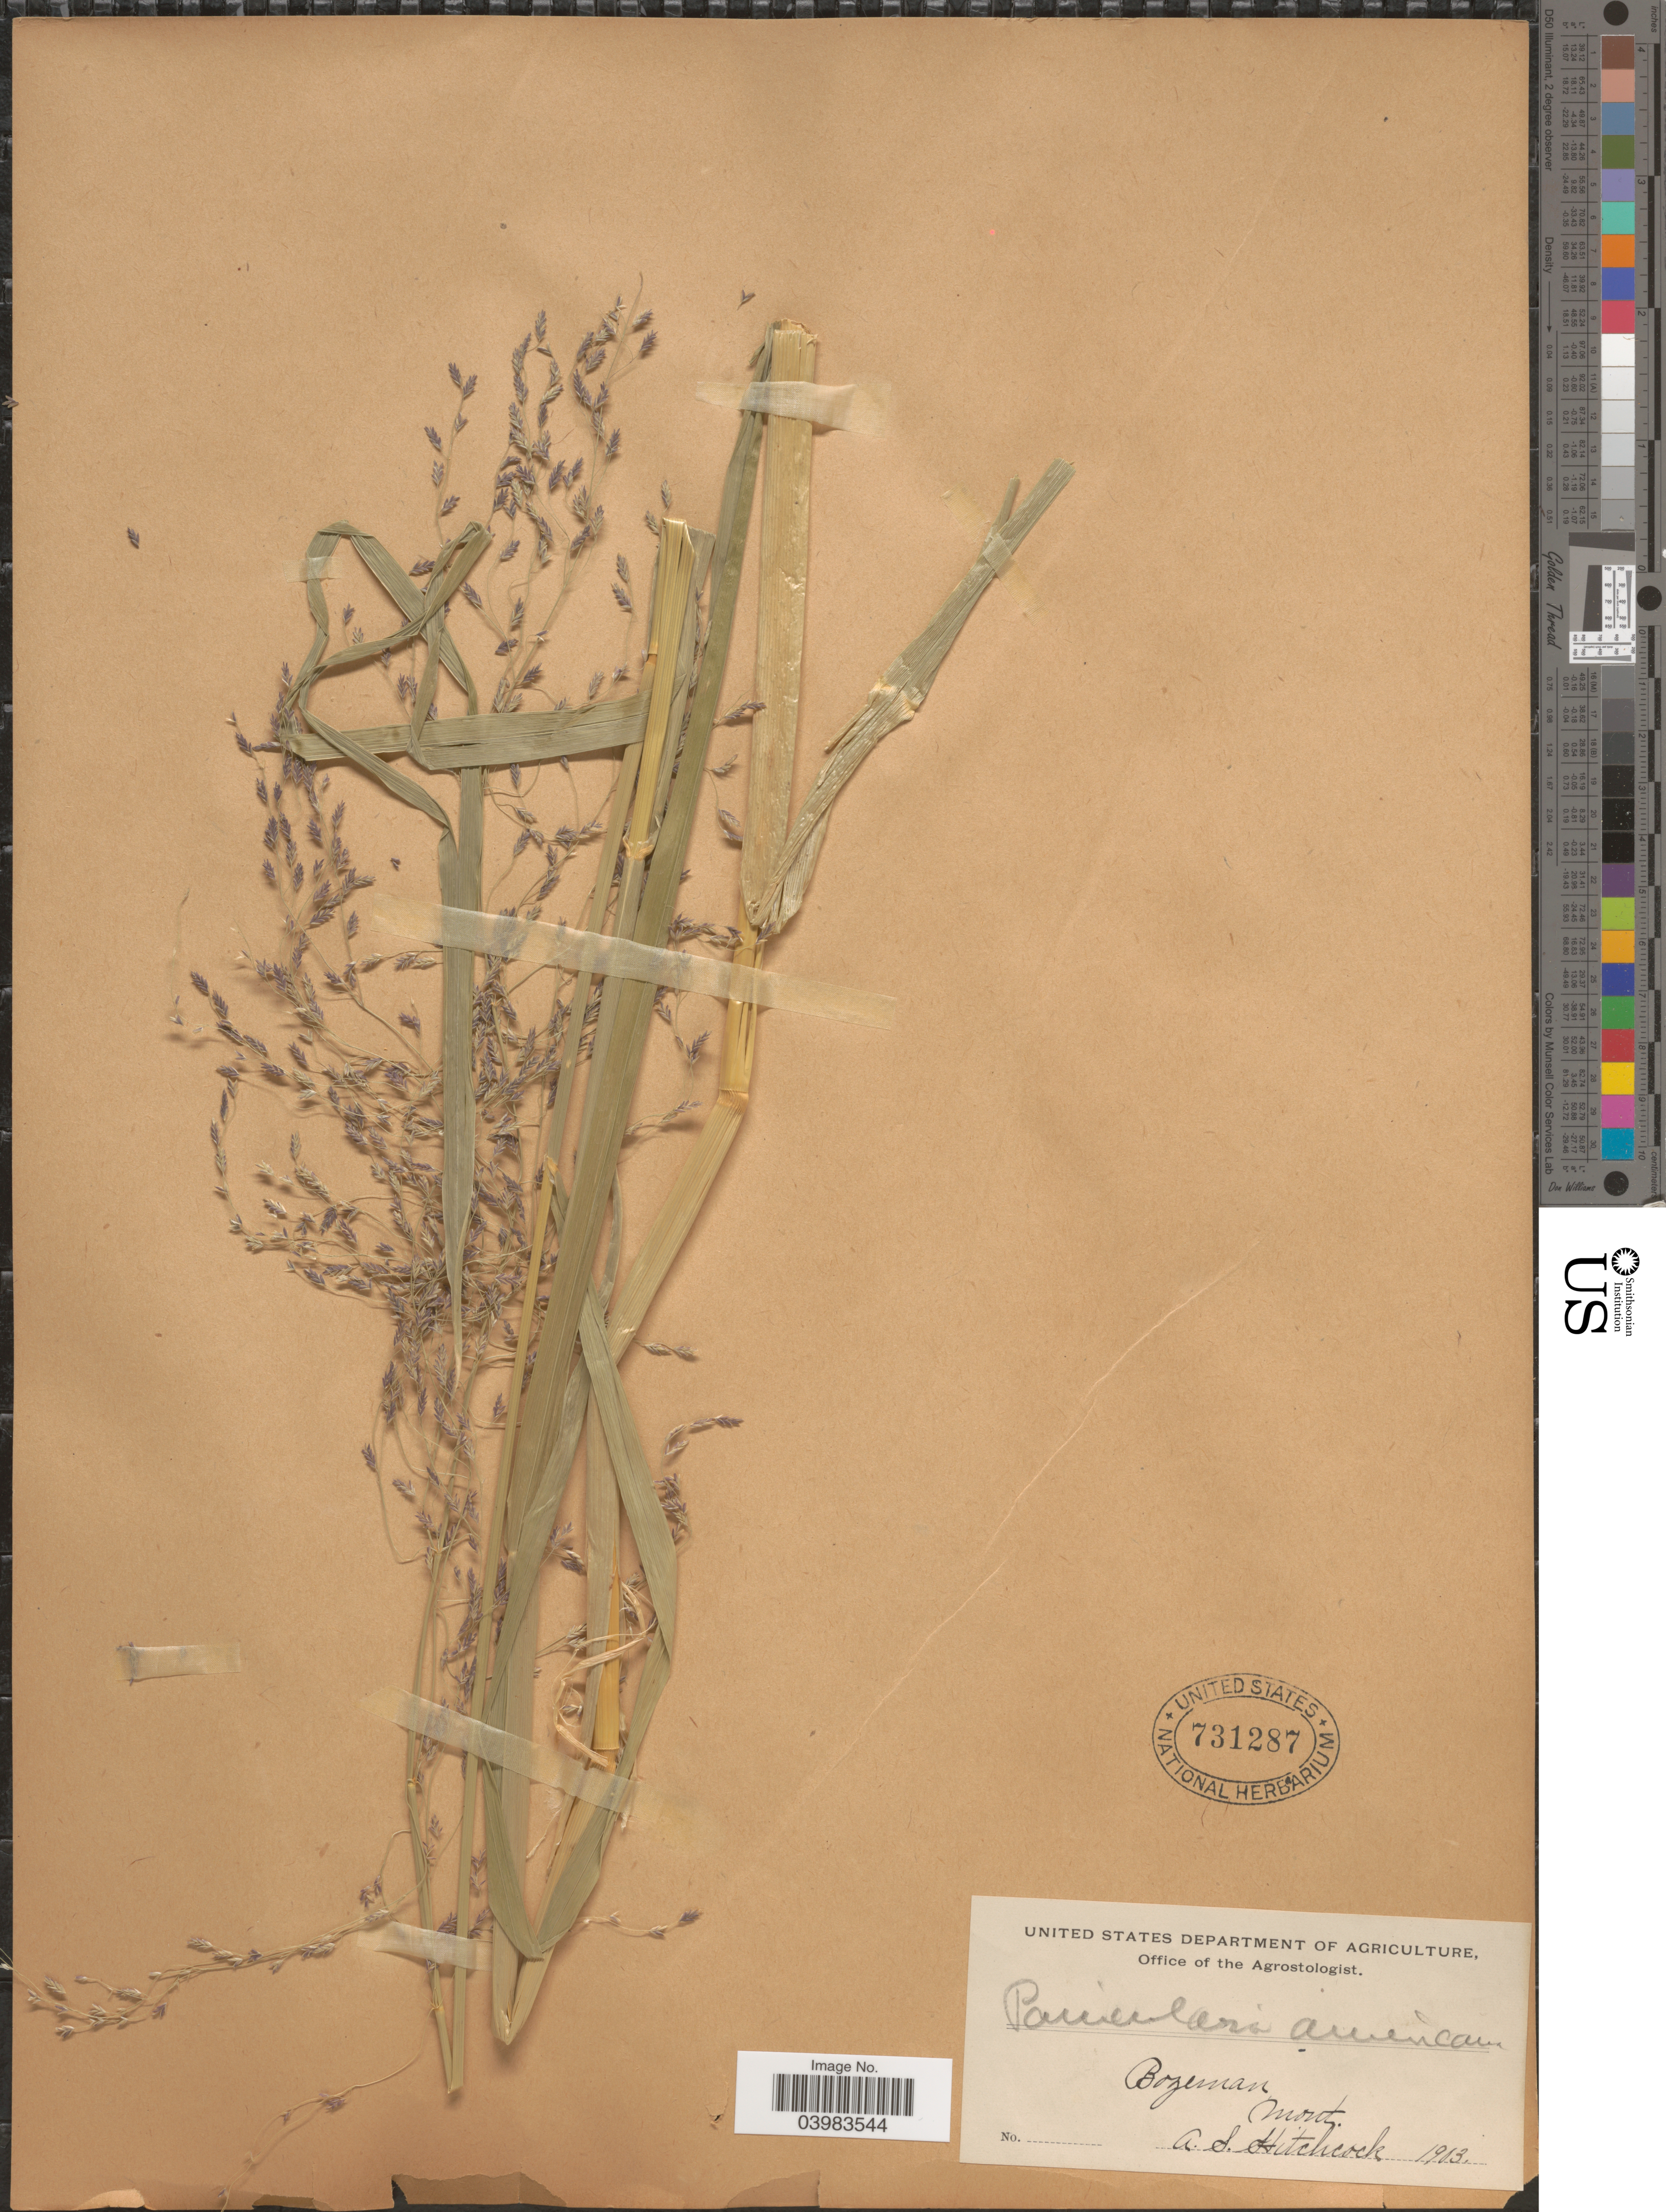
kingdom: Plantae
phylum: Tracheophyta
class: Liliopsida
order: Poales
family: Poaceae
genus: Glyceria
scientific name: Glyceria grandis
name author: S. Watson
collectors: A. S. Hitchcock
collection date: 1903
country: United States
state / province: Montana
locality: Bozeman.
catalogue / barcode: US 731287